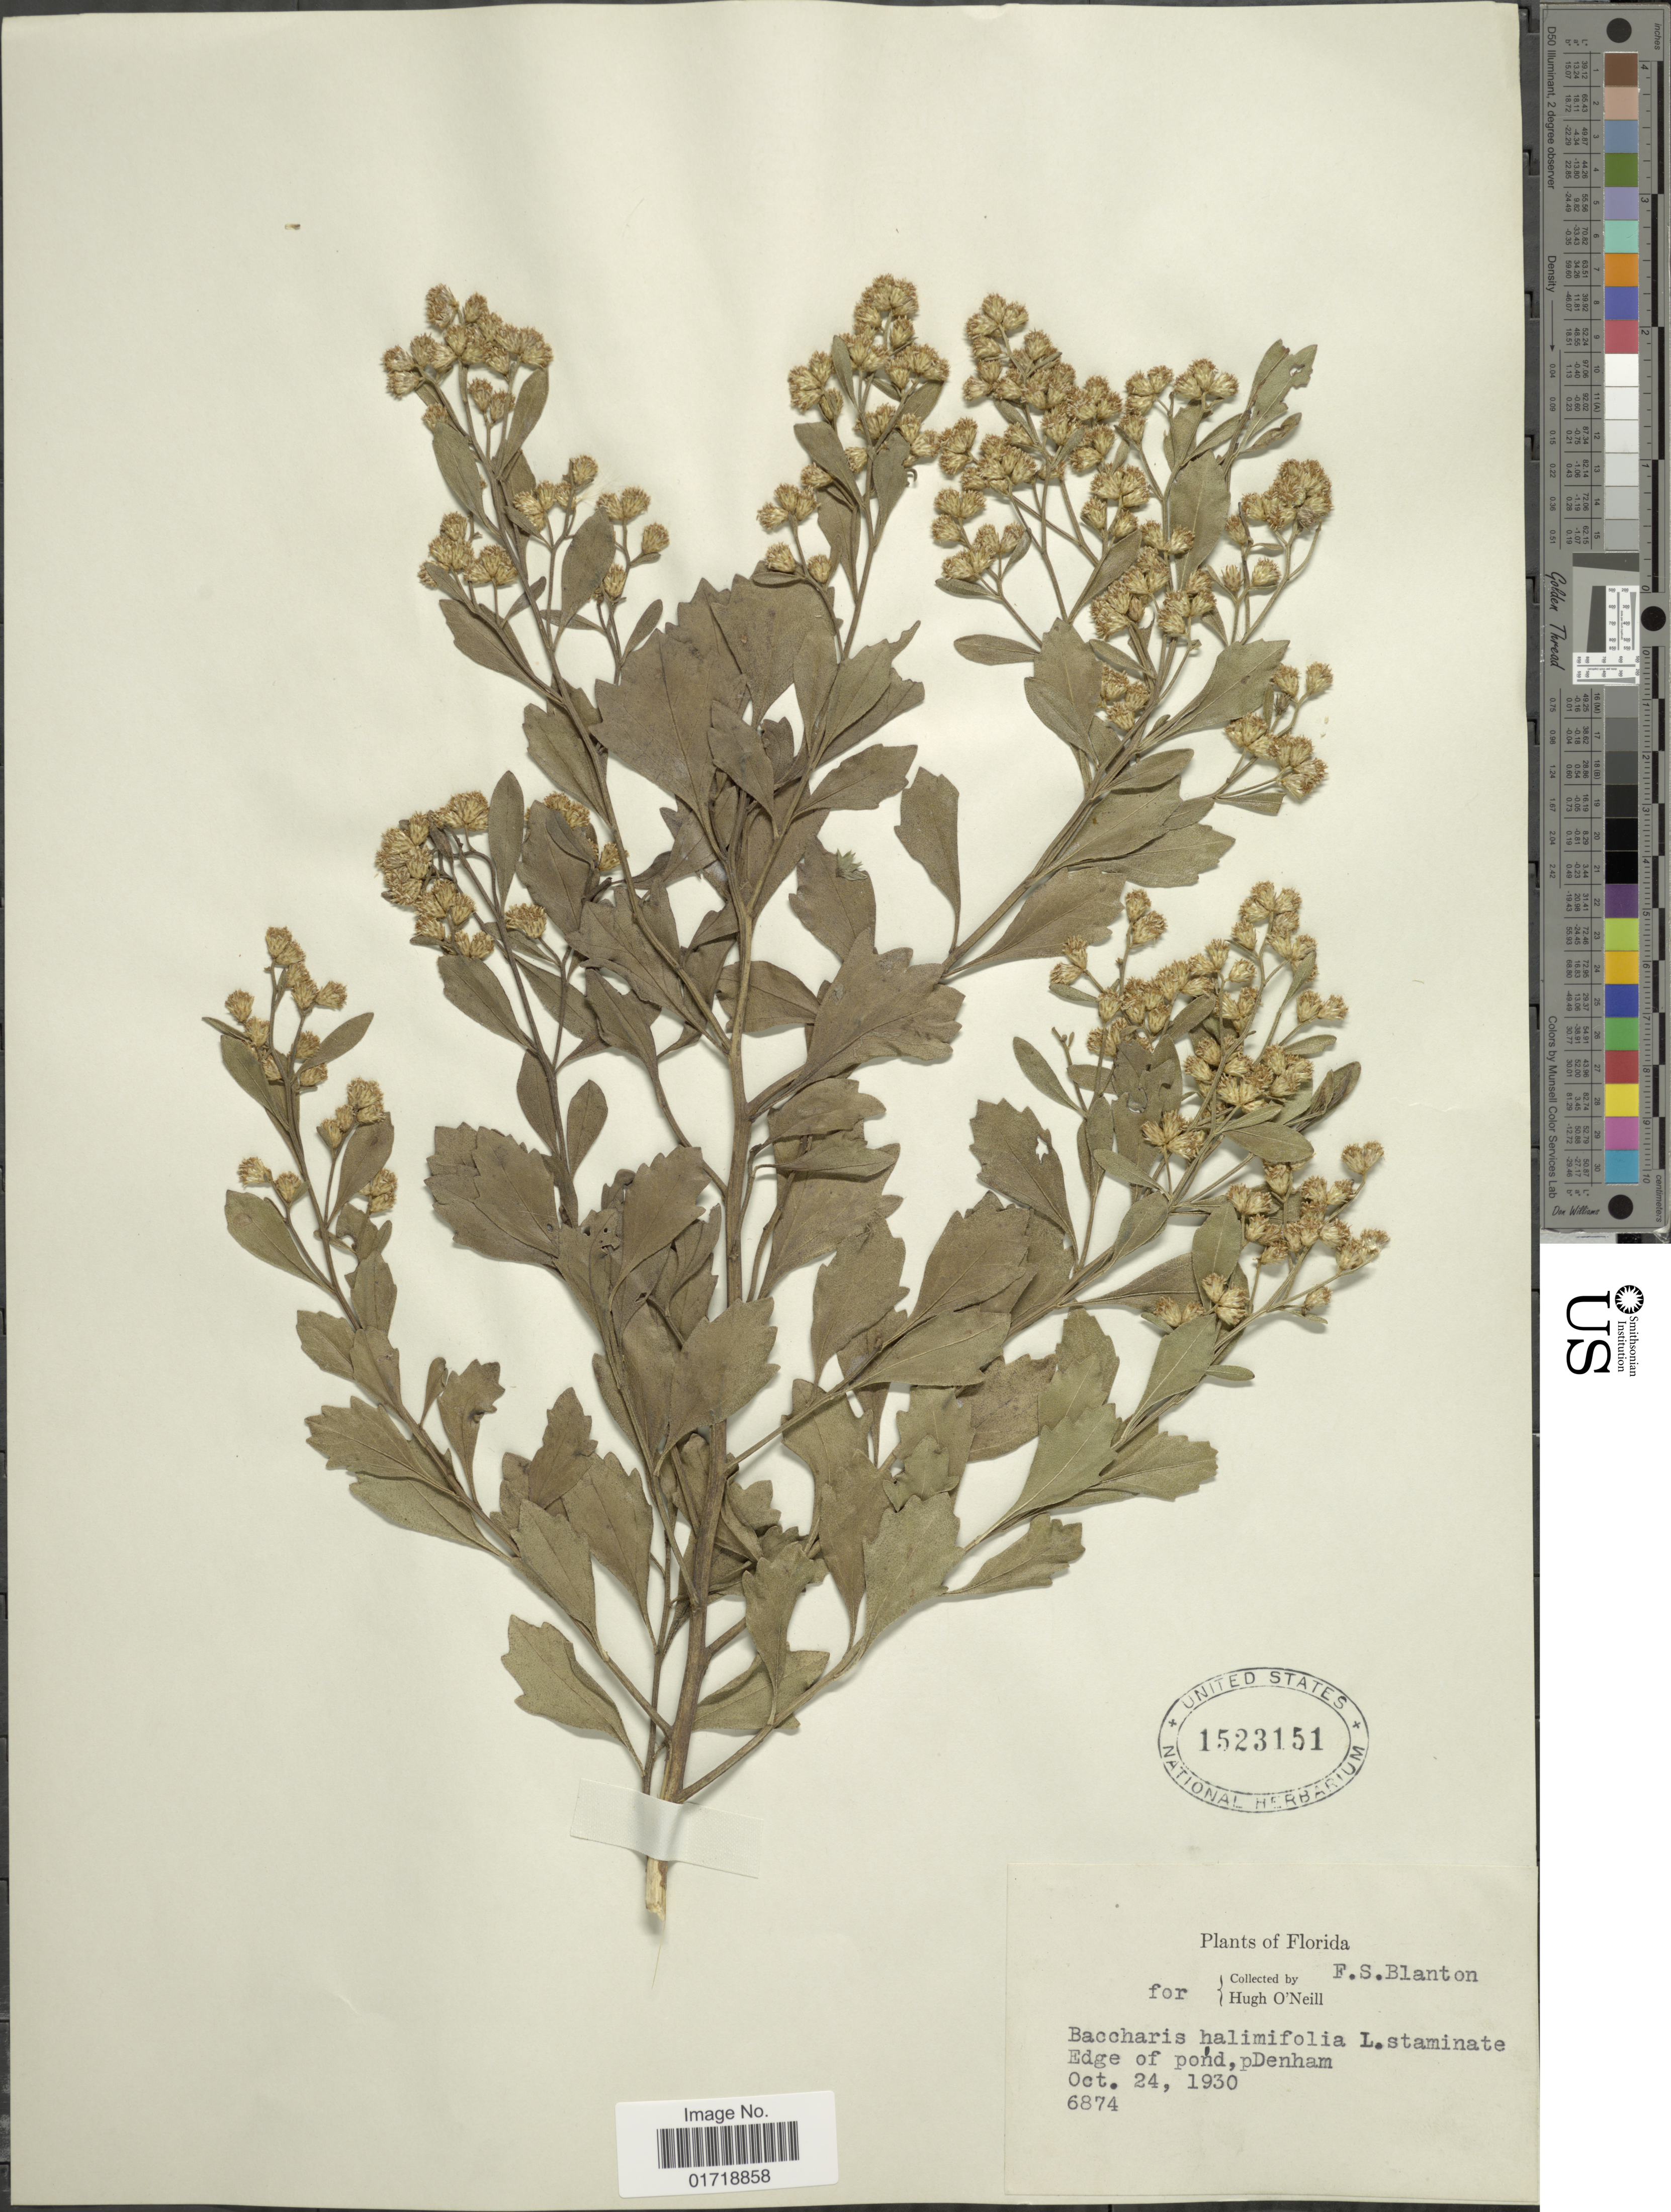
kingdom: Plantae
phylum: Tracheophyta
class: Magnoliopsida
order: Asterales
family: Asteraceae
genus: Baccharis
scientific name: Baccharis halimifolia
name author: L.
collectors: F. S. Blanton & H. T. O' Neill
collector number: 6874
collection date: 1930-10-24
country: United States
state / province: Florida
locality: Edge of pond, pDenham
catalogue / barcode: US 1523151